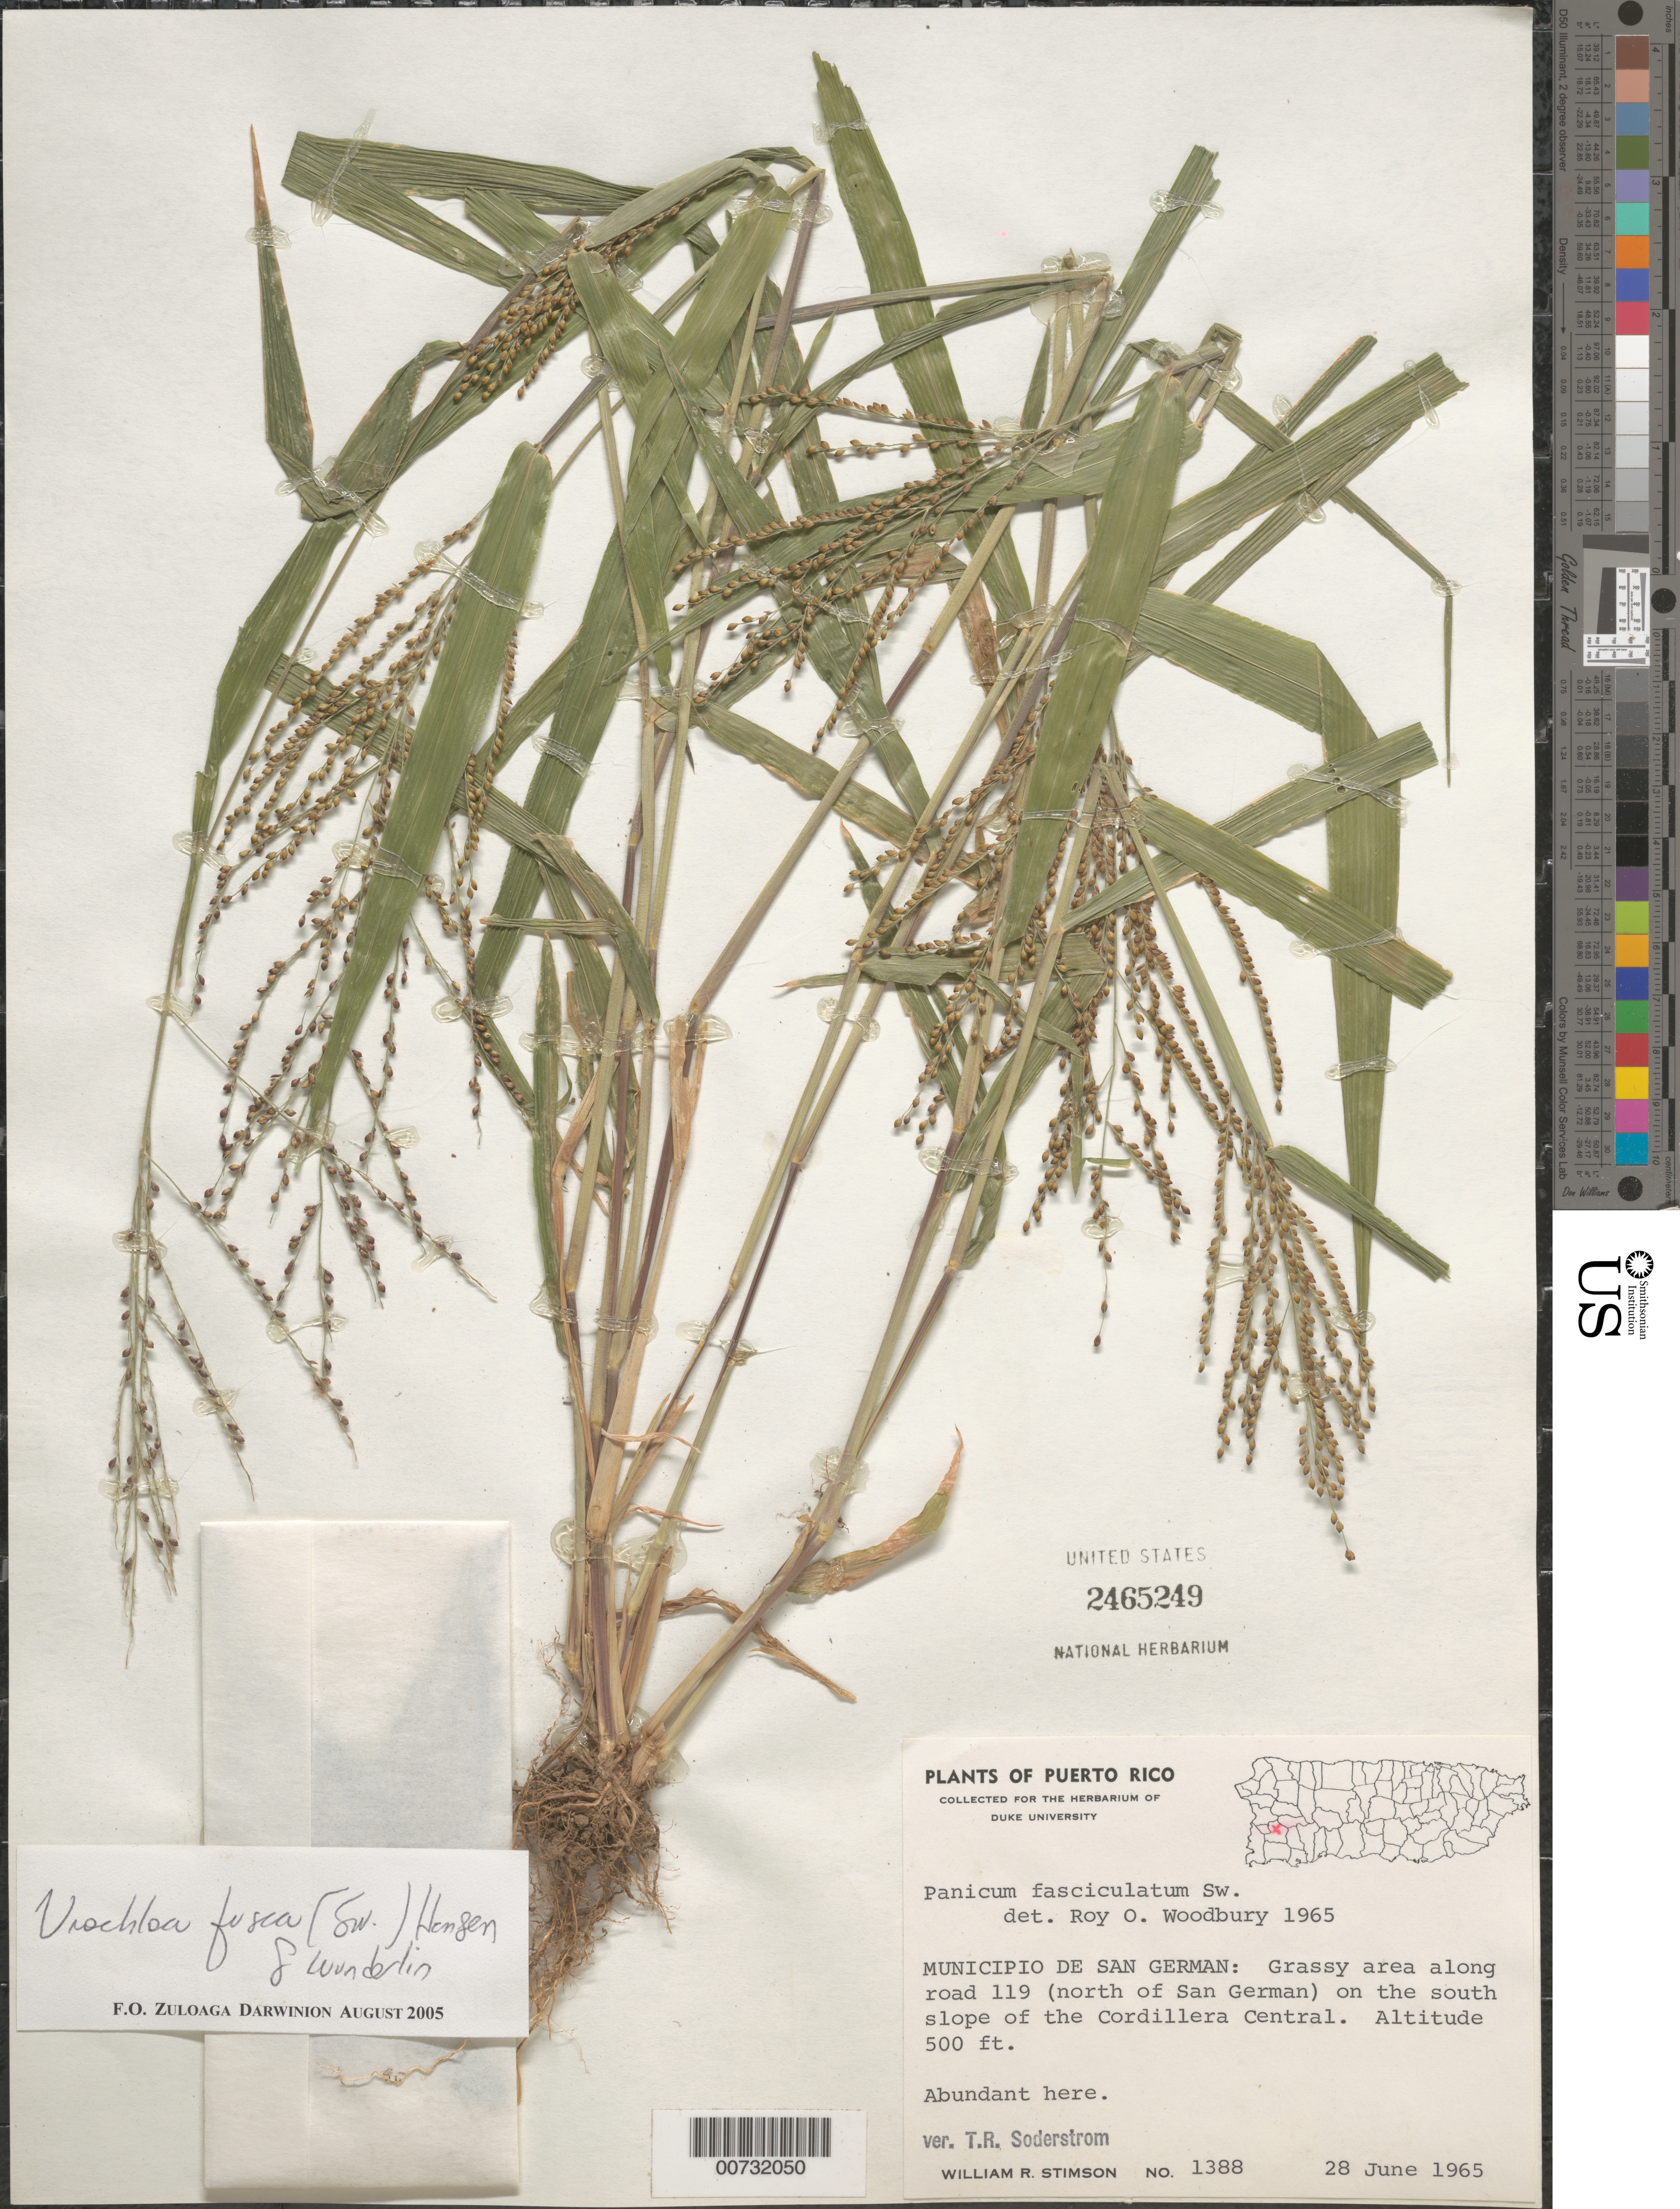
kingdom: Plantae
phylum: Tracheophyta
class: Liliopsida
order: Poales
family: Poaceae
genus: Urochloa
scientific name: Urochloa fusca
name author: (Sw.) B.F. Hansen & Wunderlin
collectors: W. R. Stimson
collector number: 1388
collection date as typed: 28 Jun 1965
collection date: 1965-06-28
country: Puerto Rico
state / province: San Germán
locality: Mun. San German: Grassy area along road 119 (North of San German) on the South slope of the Cordillera Central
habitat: Grassy area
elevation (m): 152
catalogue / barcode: US 2465249